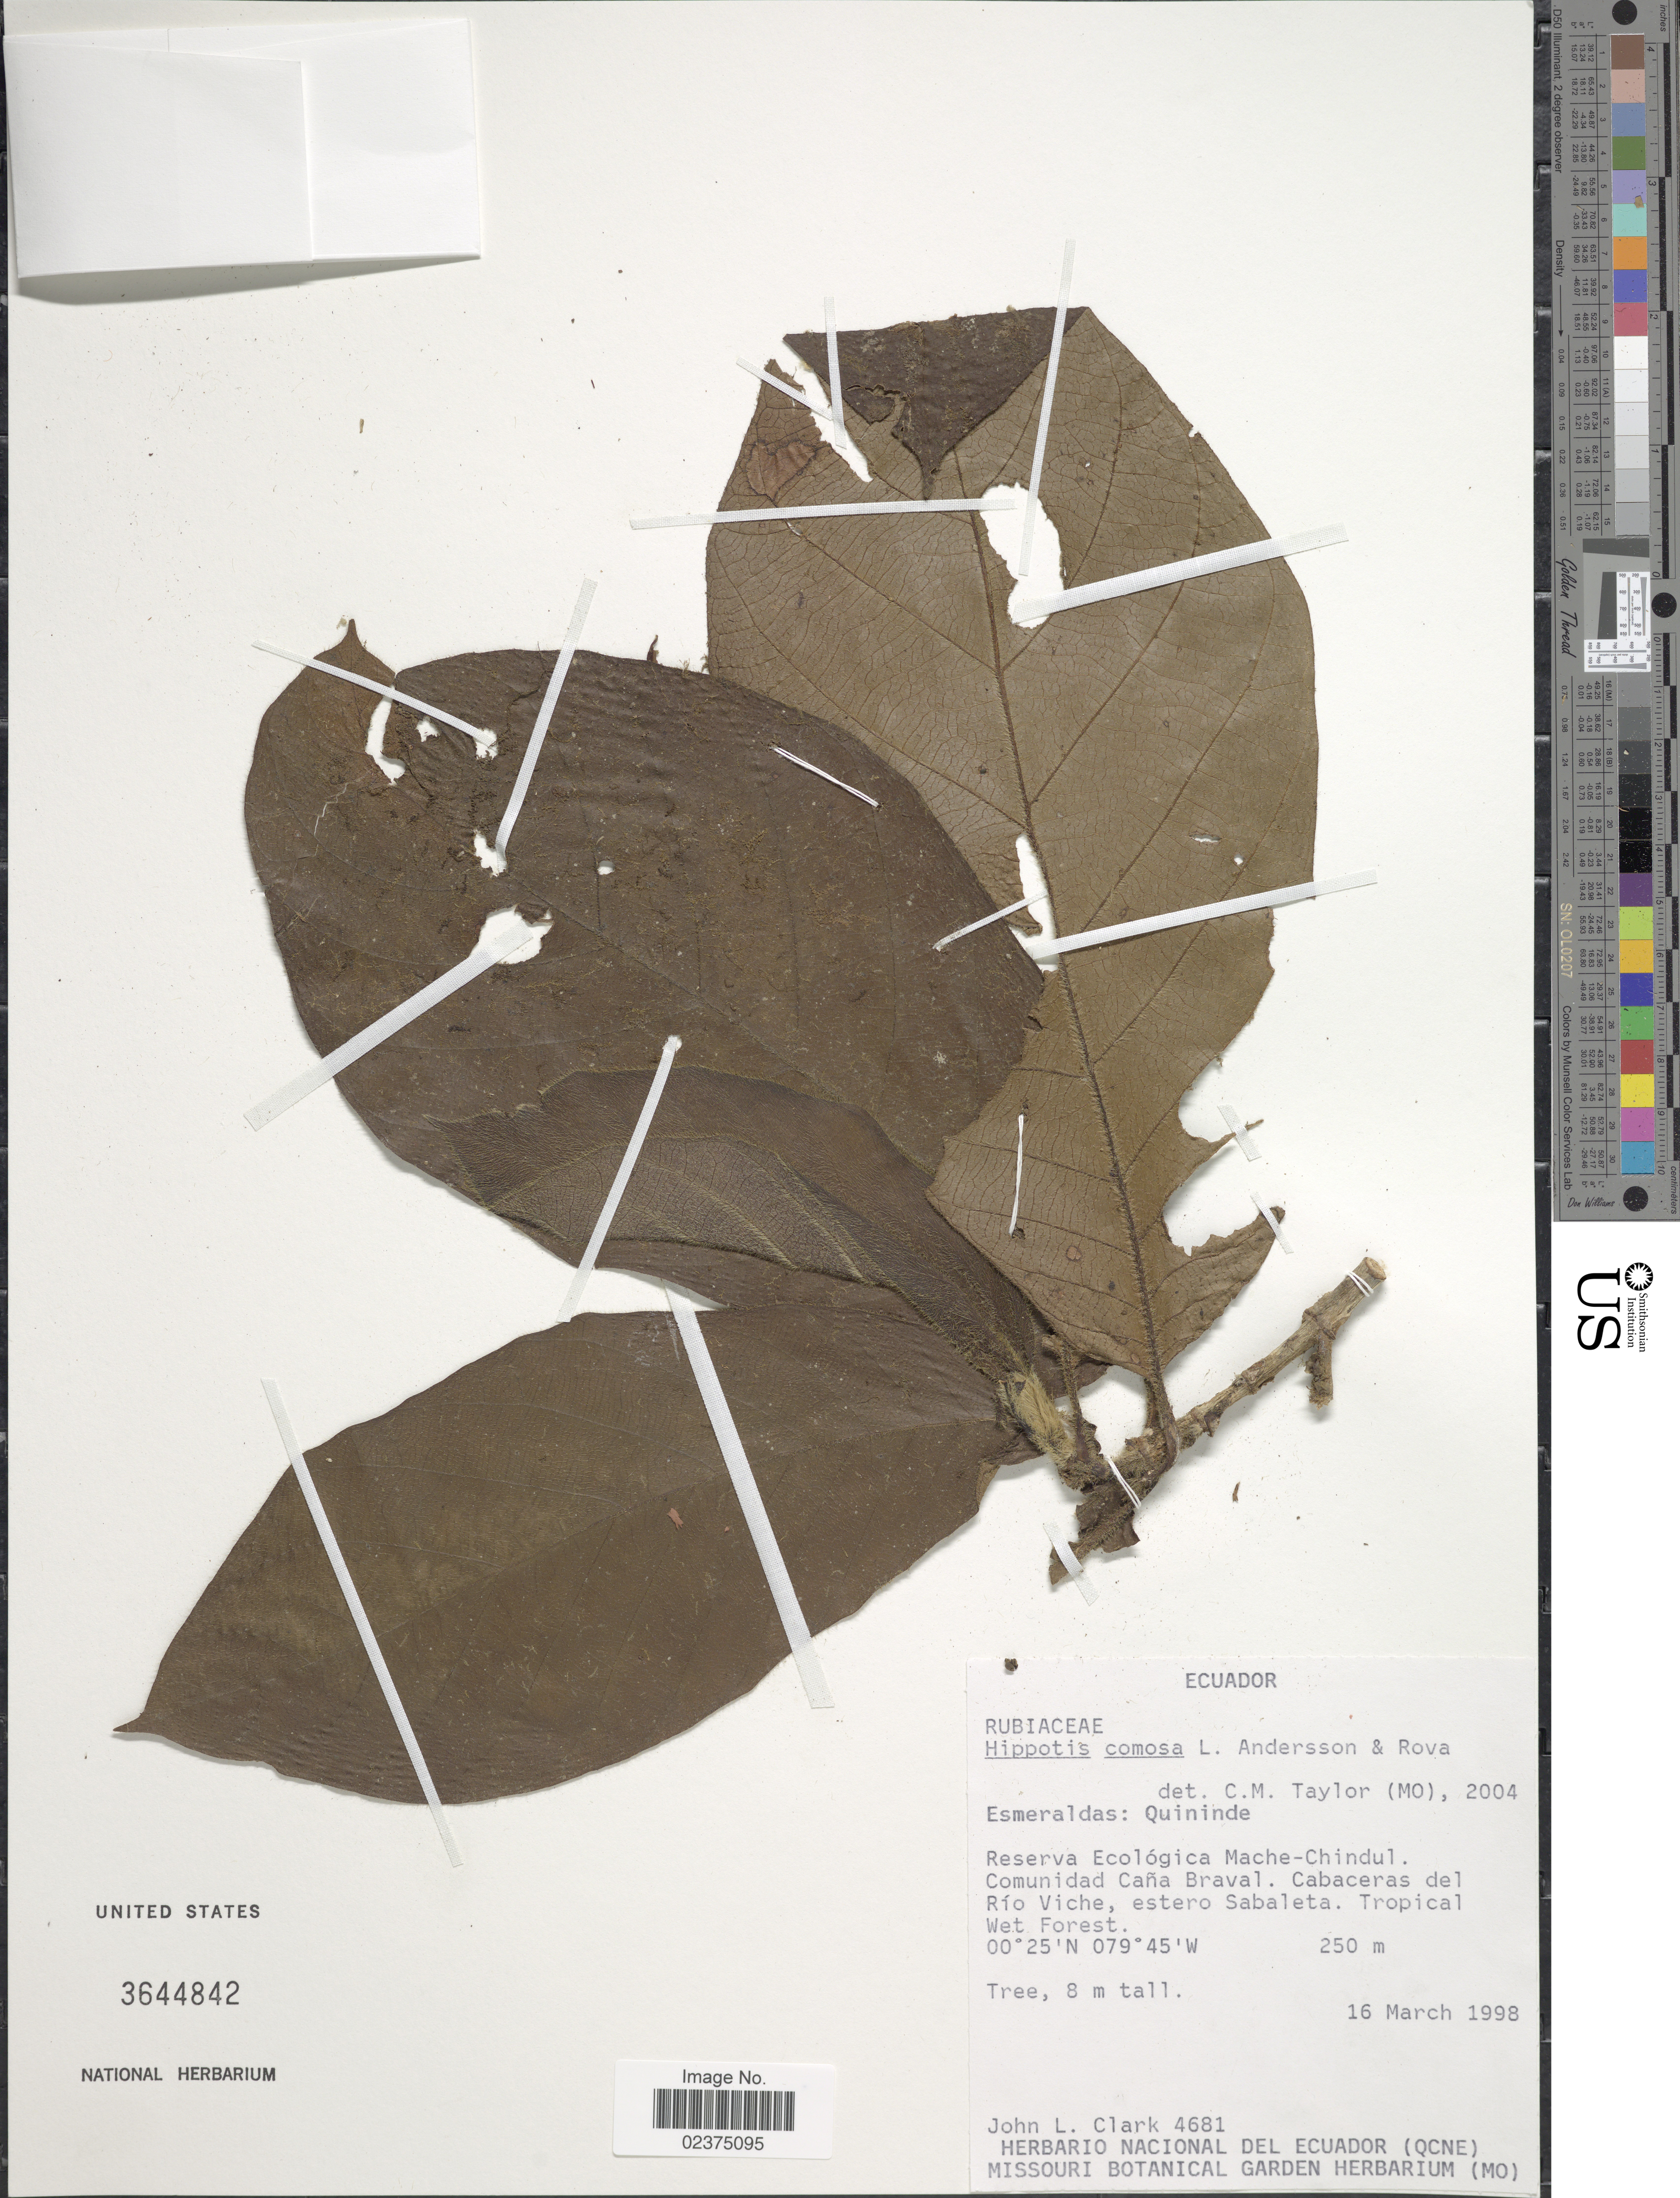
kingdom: Plantae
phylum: Tracheophyta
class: Magnoliopsida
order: Gentianales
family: Rubiaceae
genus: Hippotis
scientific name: Hippotis brevipes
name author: Spruce ex K. Schum.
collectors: J. L. Clark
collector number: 4681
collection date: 1998-03-16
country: Ecuador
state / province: Esmeraldas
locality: Quininde, Reserva Ecologica Mache-Chindul, Comuidad Cana Braval, Cabaceros del Rio Viche, estero Sabaleta, Tropical Wet Forest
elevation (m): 250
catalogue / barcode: US 3644842